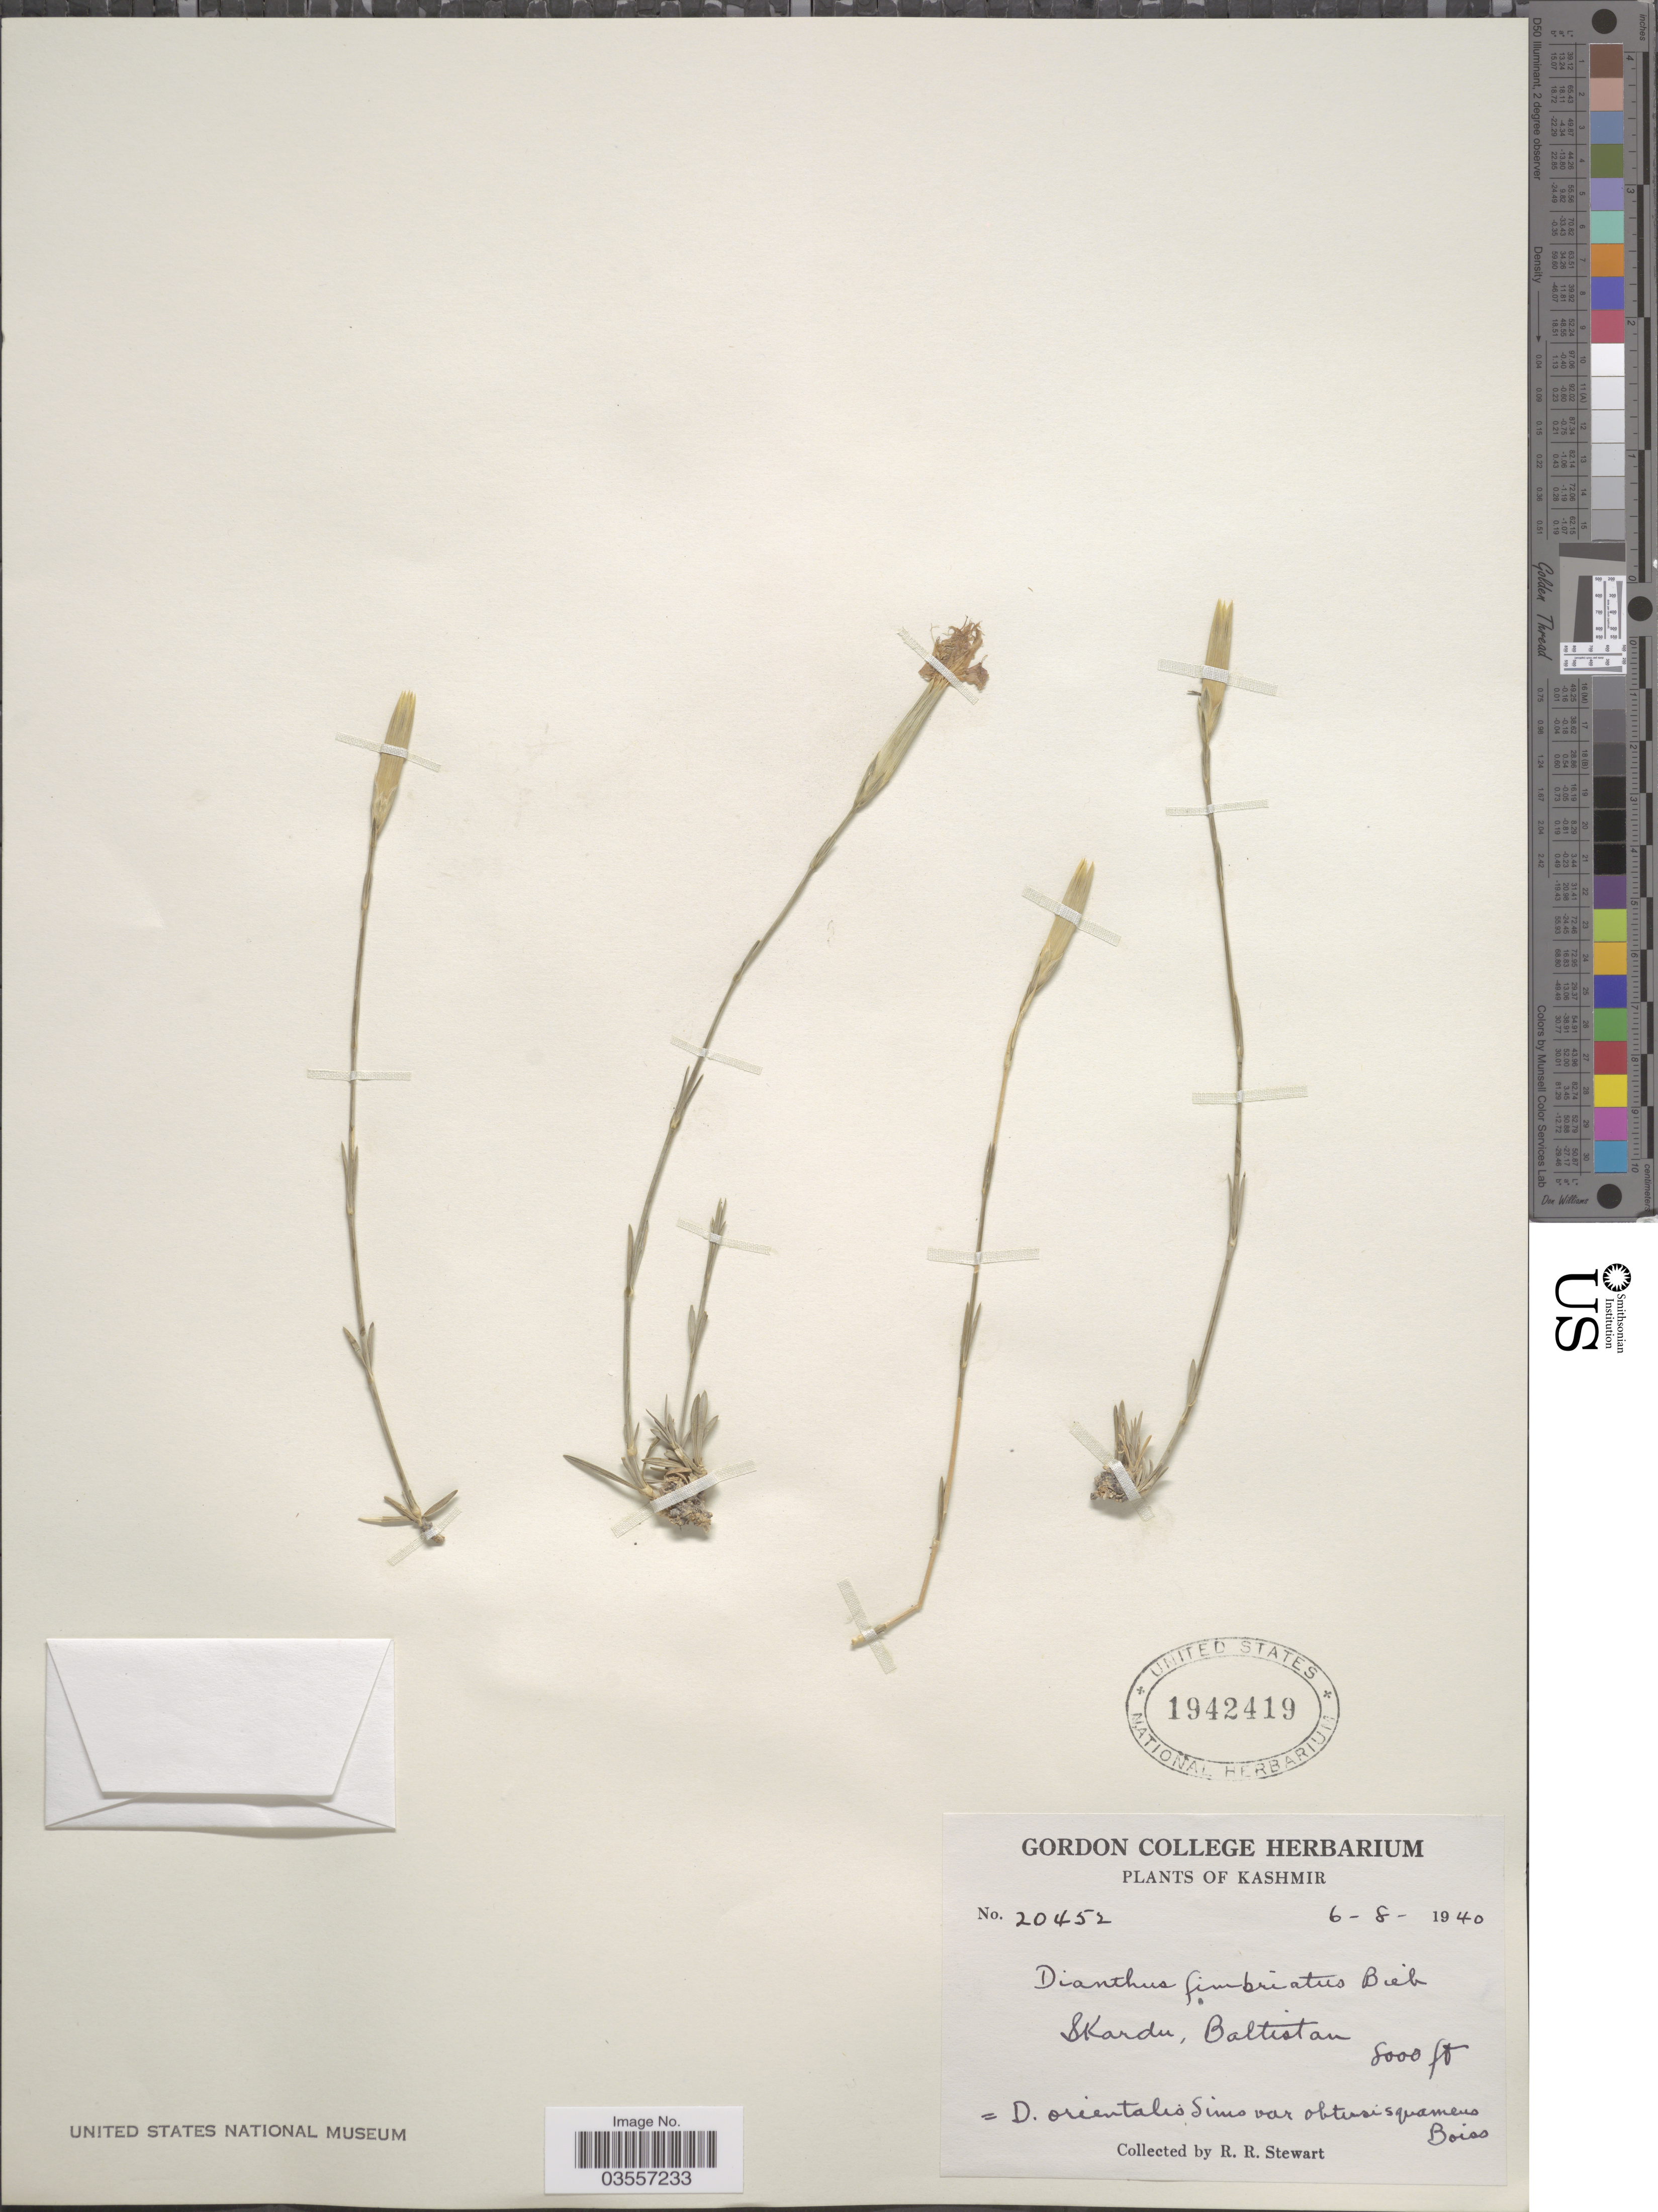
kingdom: Plantae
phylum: Tracheophyta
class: Magnoliopsida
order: Caryophyllales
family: Caryophyllaceae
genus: Dianthus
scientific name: Dianthus orientalis subsp. orientalis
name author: Adams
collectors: R. Stewart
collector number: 20452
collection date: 1940-08-06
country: India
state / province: Jammu and Kashmir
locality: Kashmir. Skardu, Baltistan.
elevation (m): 2438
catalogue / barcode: US 1942419